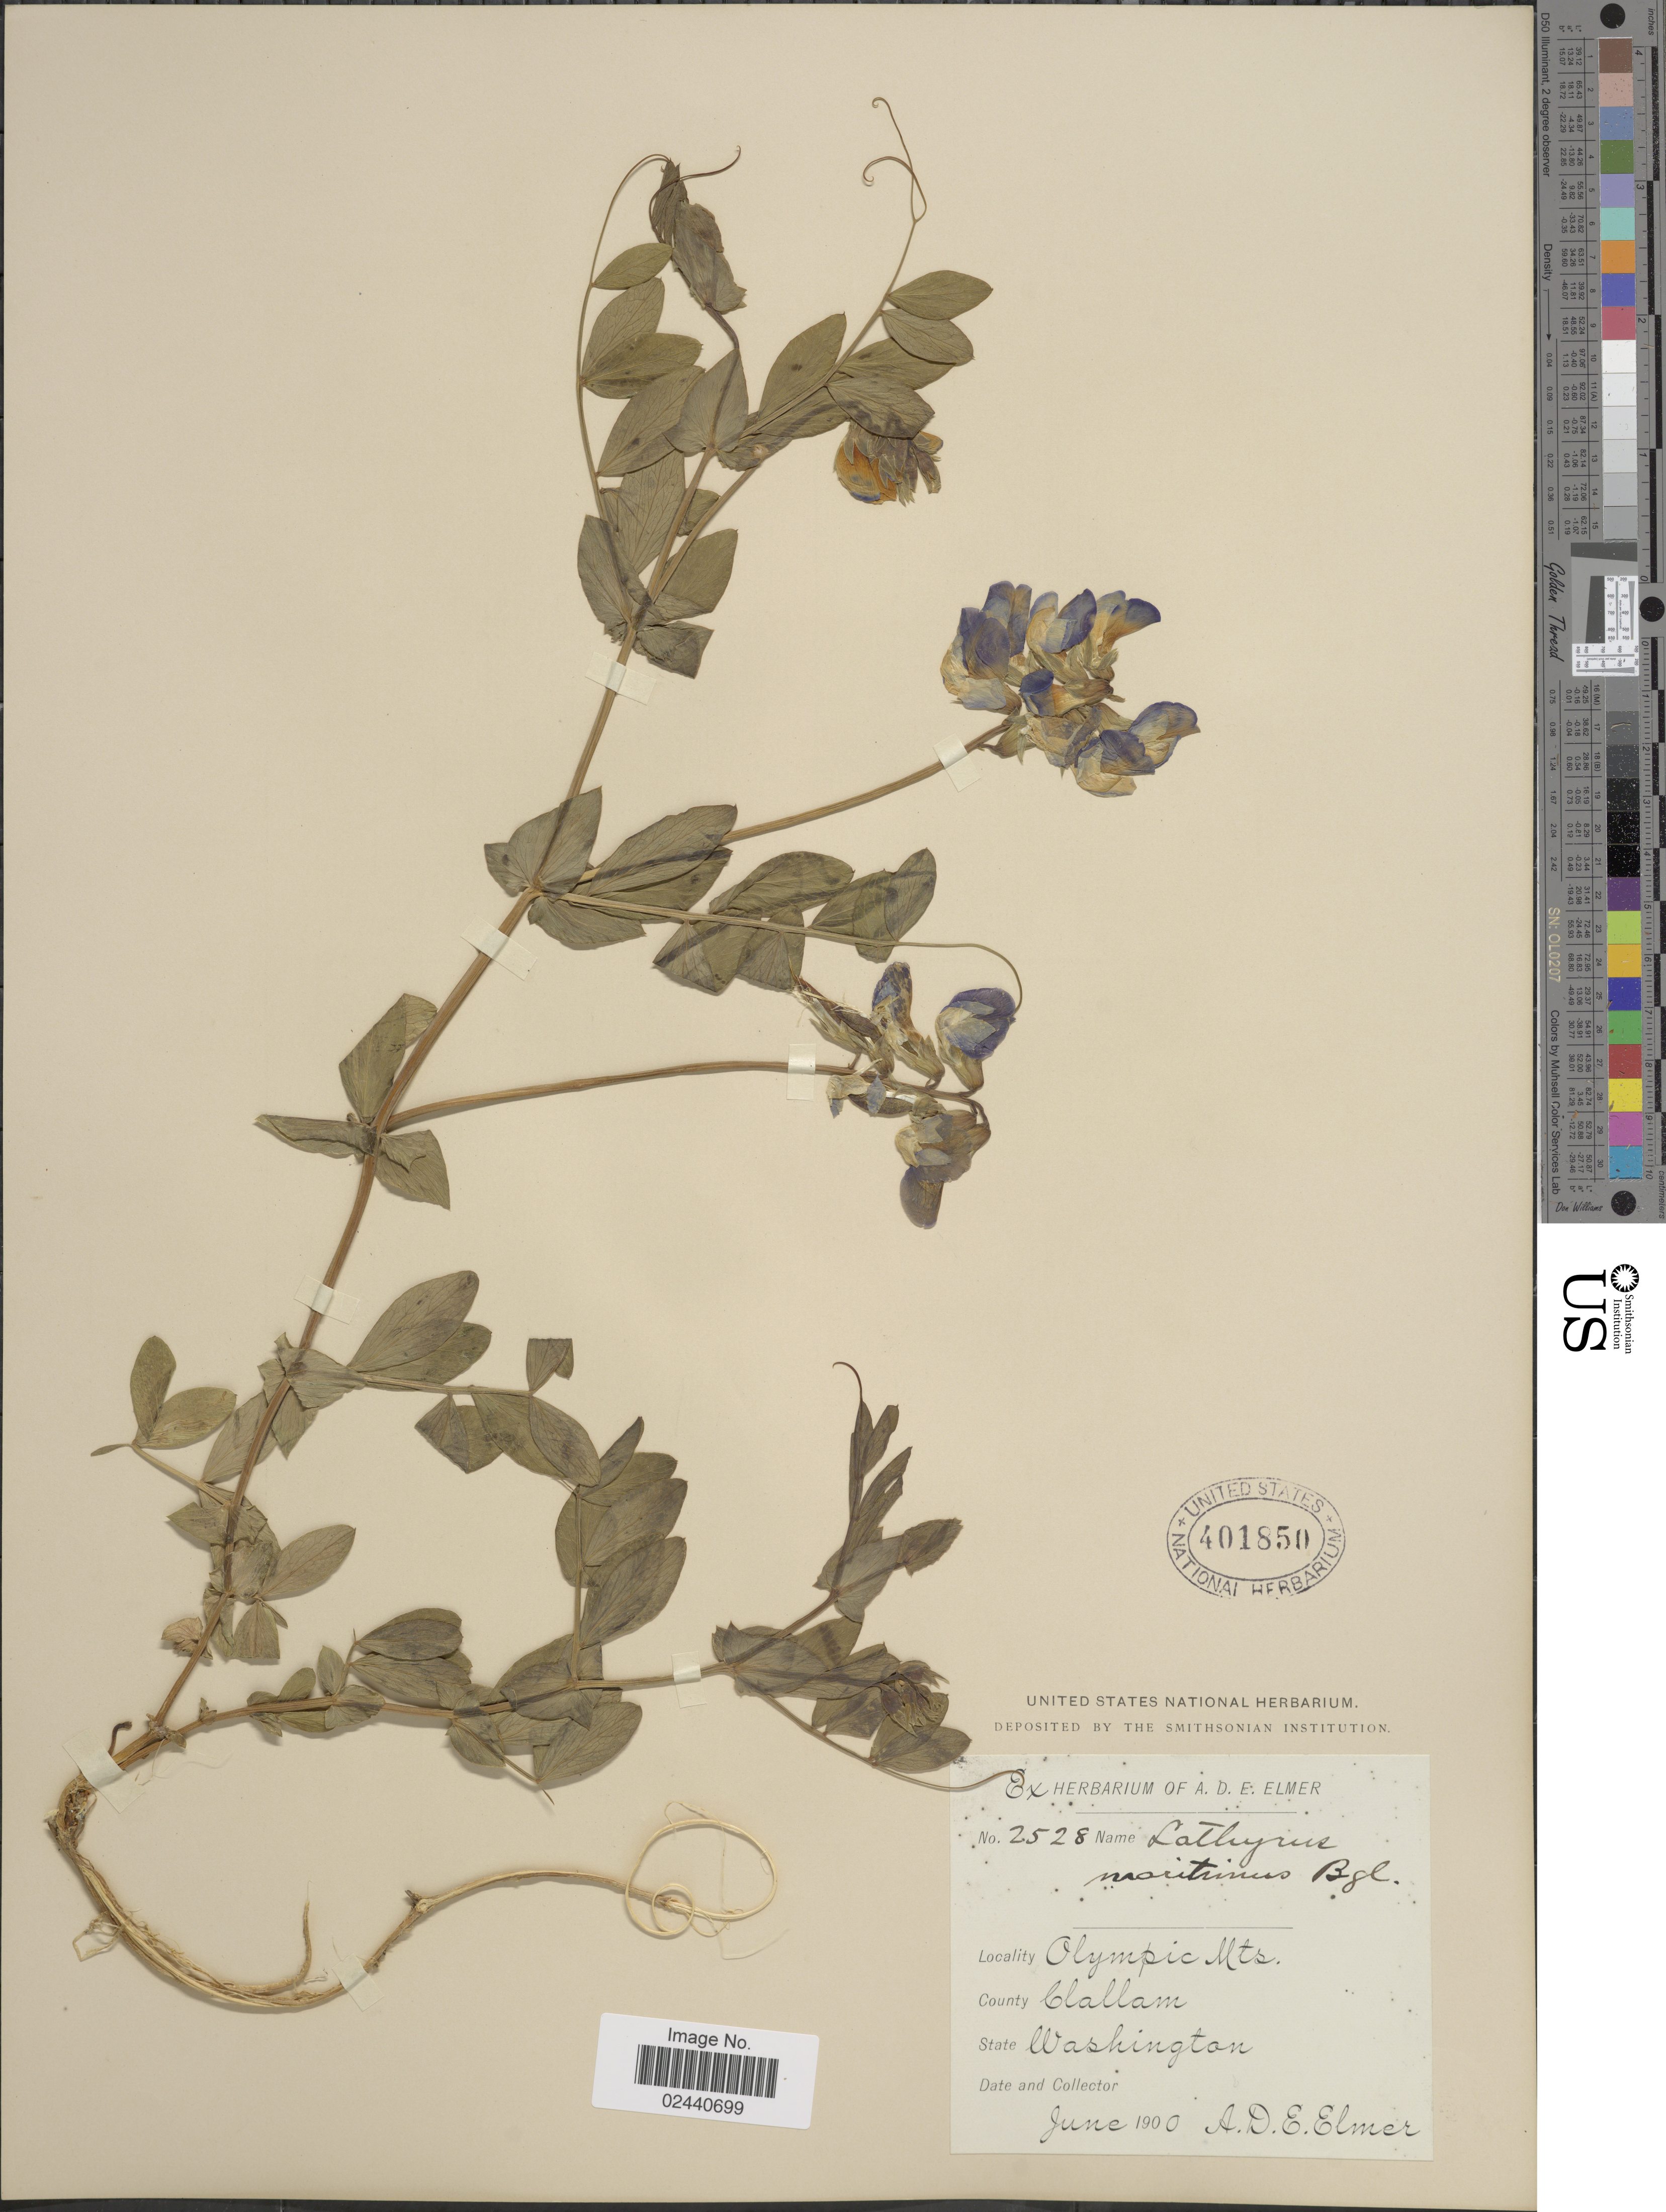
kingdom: Plantae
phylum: Tracheophyta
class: Magnoliopsida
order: Fabales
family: Fabaceae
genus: Lathyrus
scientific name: Lathyrus japonicus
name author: Willd.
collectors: A. D. E. Elmer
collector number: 2528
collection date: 1900-06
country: United States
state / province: Washington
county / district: Clallam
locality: Olympic Mts, County Clallam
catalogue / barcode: US 401850